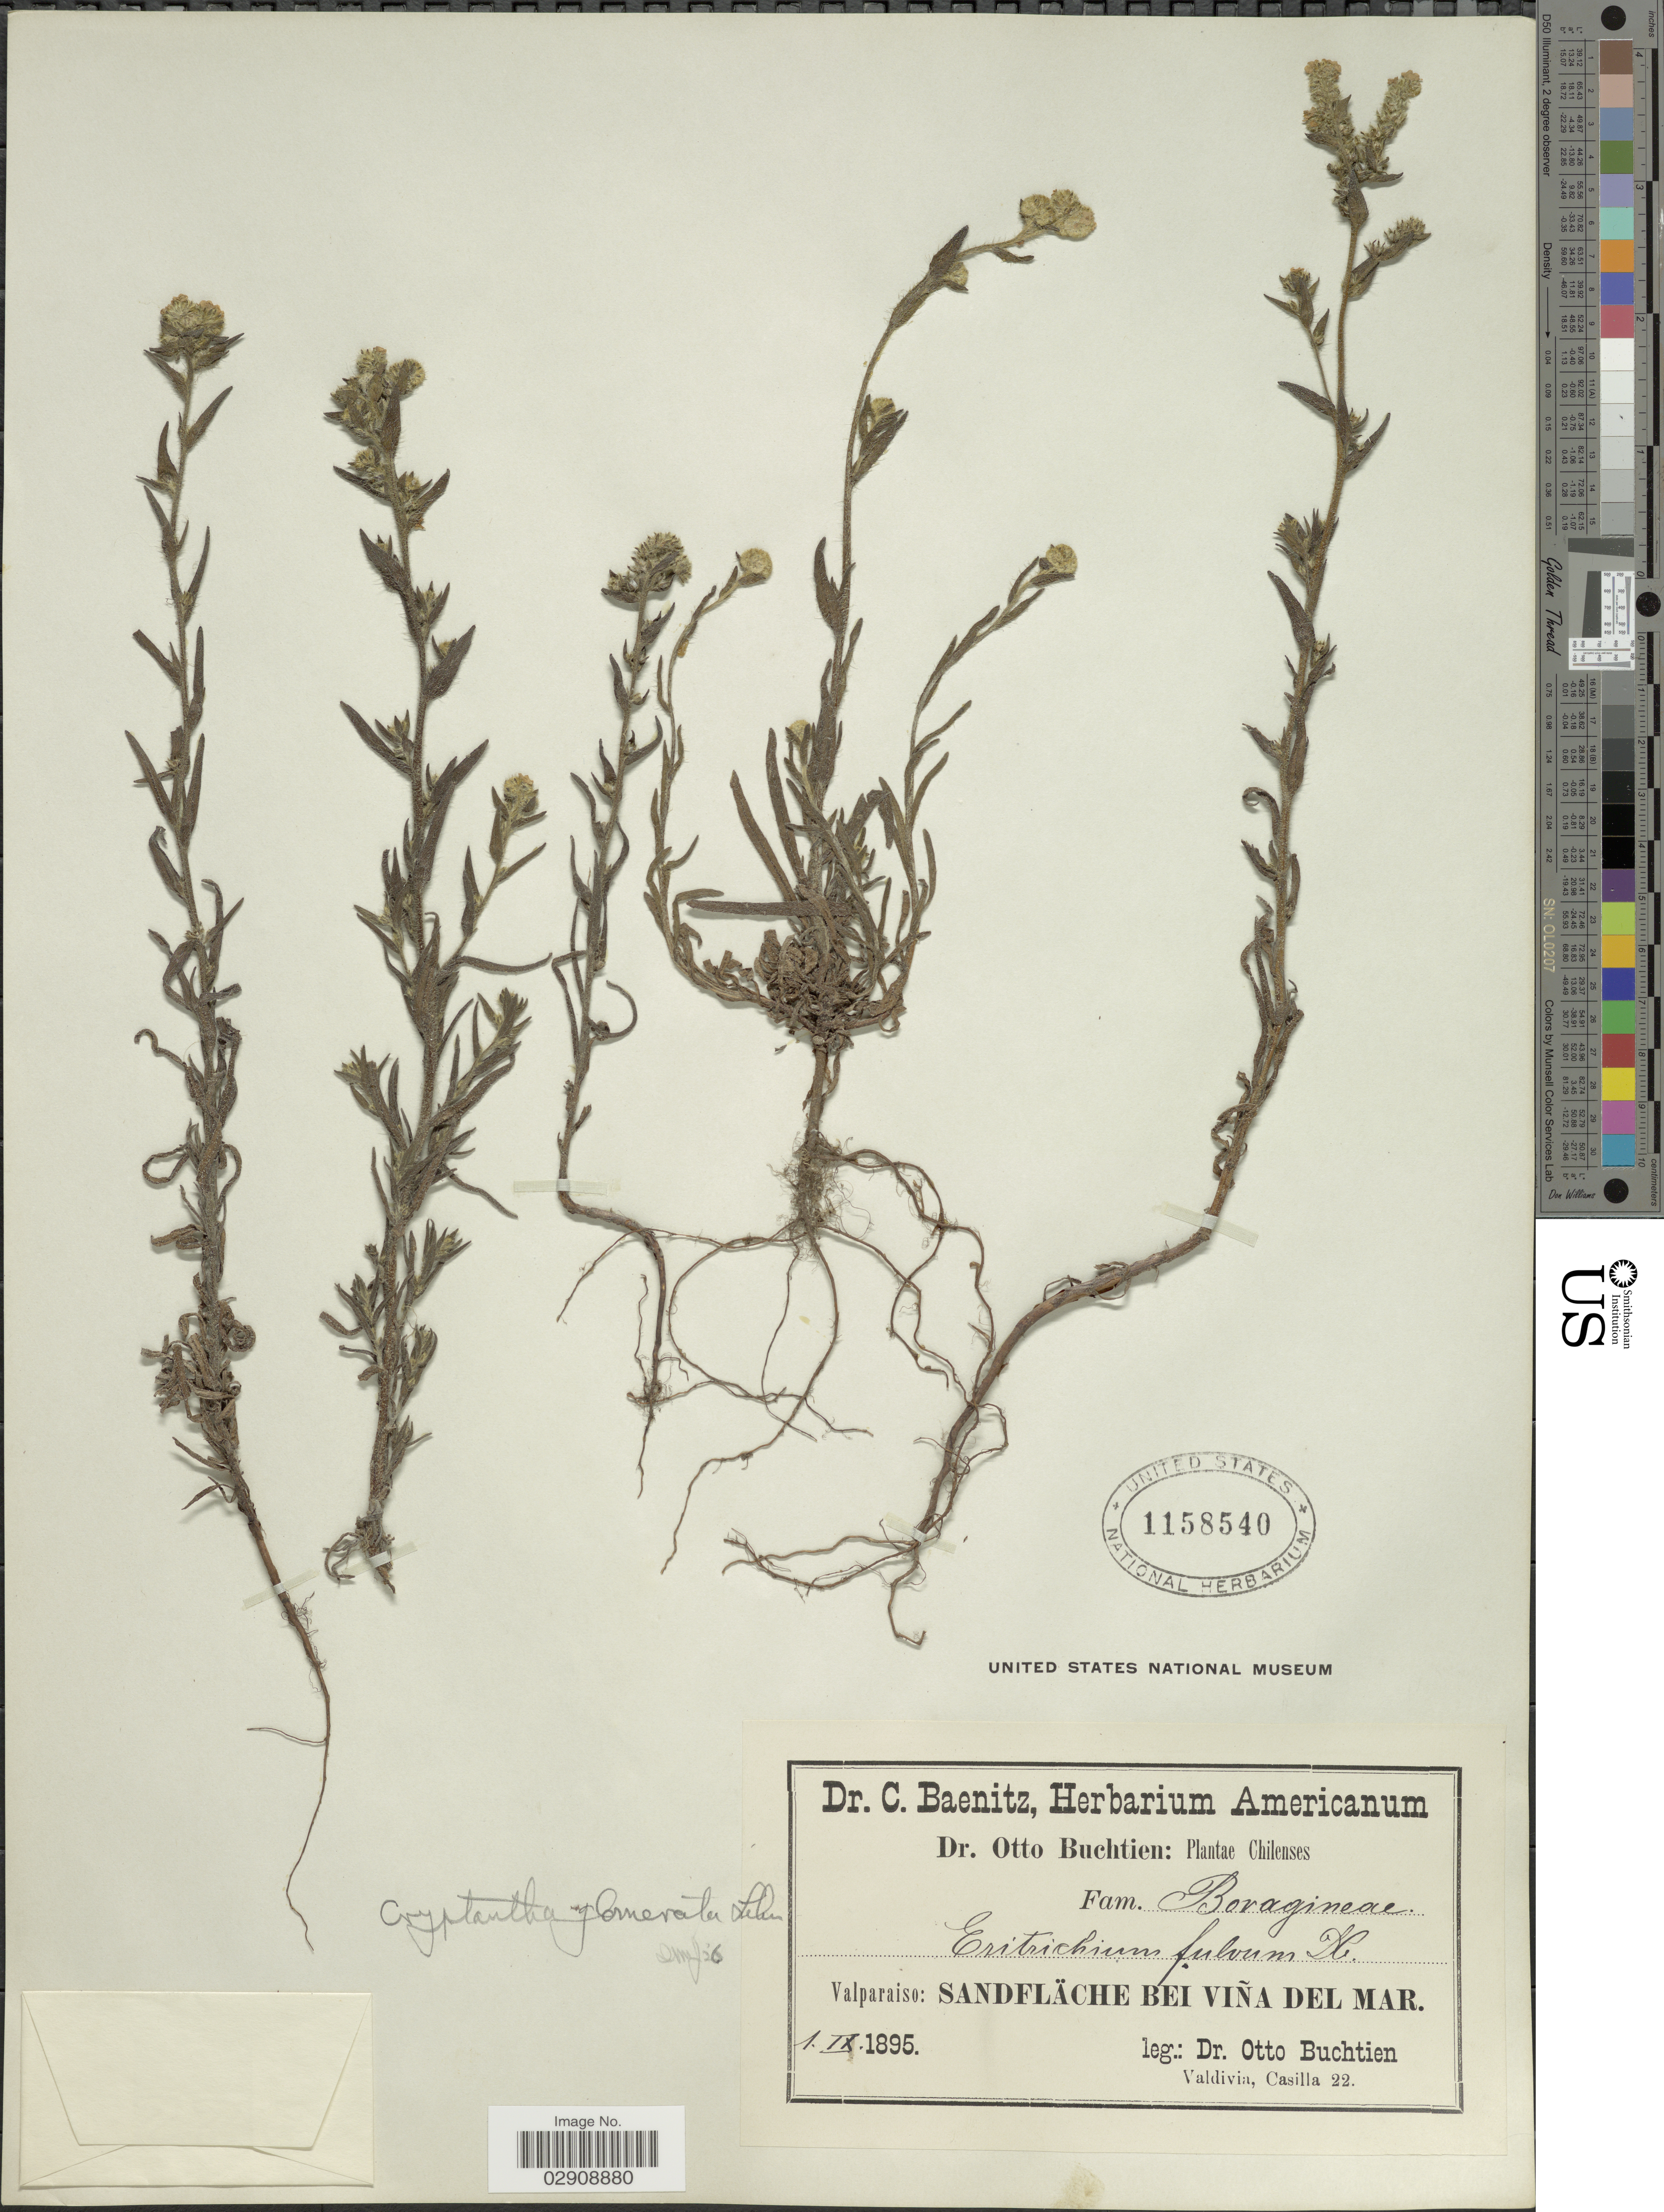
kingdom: Plantae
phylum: Tracheophyta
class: Magnoliopsida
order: Boraginales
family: Boraginaceae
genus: Cryptantha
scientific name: Cryptantha glomerata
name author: (G. Don) Lehm.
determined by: Moroni, Pablo, (SI), Instituto de Botanica Darwinion (ARGENTINA)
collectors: O. Buchtien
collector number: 22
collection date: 1895-09-01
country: Chile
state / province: Valparaíso (V)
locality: Valparaiso: Sandfläche bei viña del mar. Chile.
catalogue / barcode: US 1158540